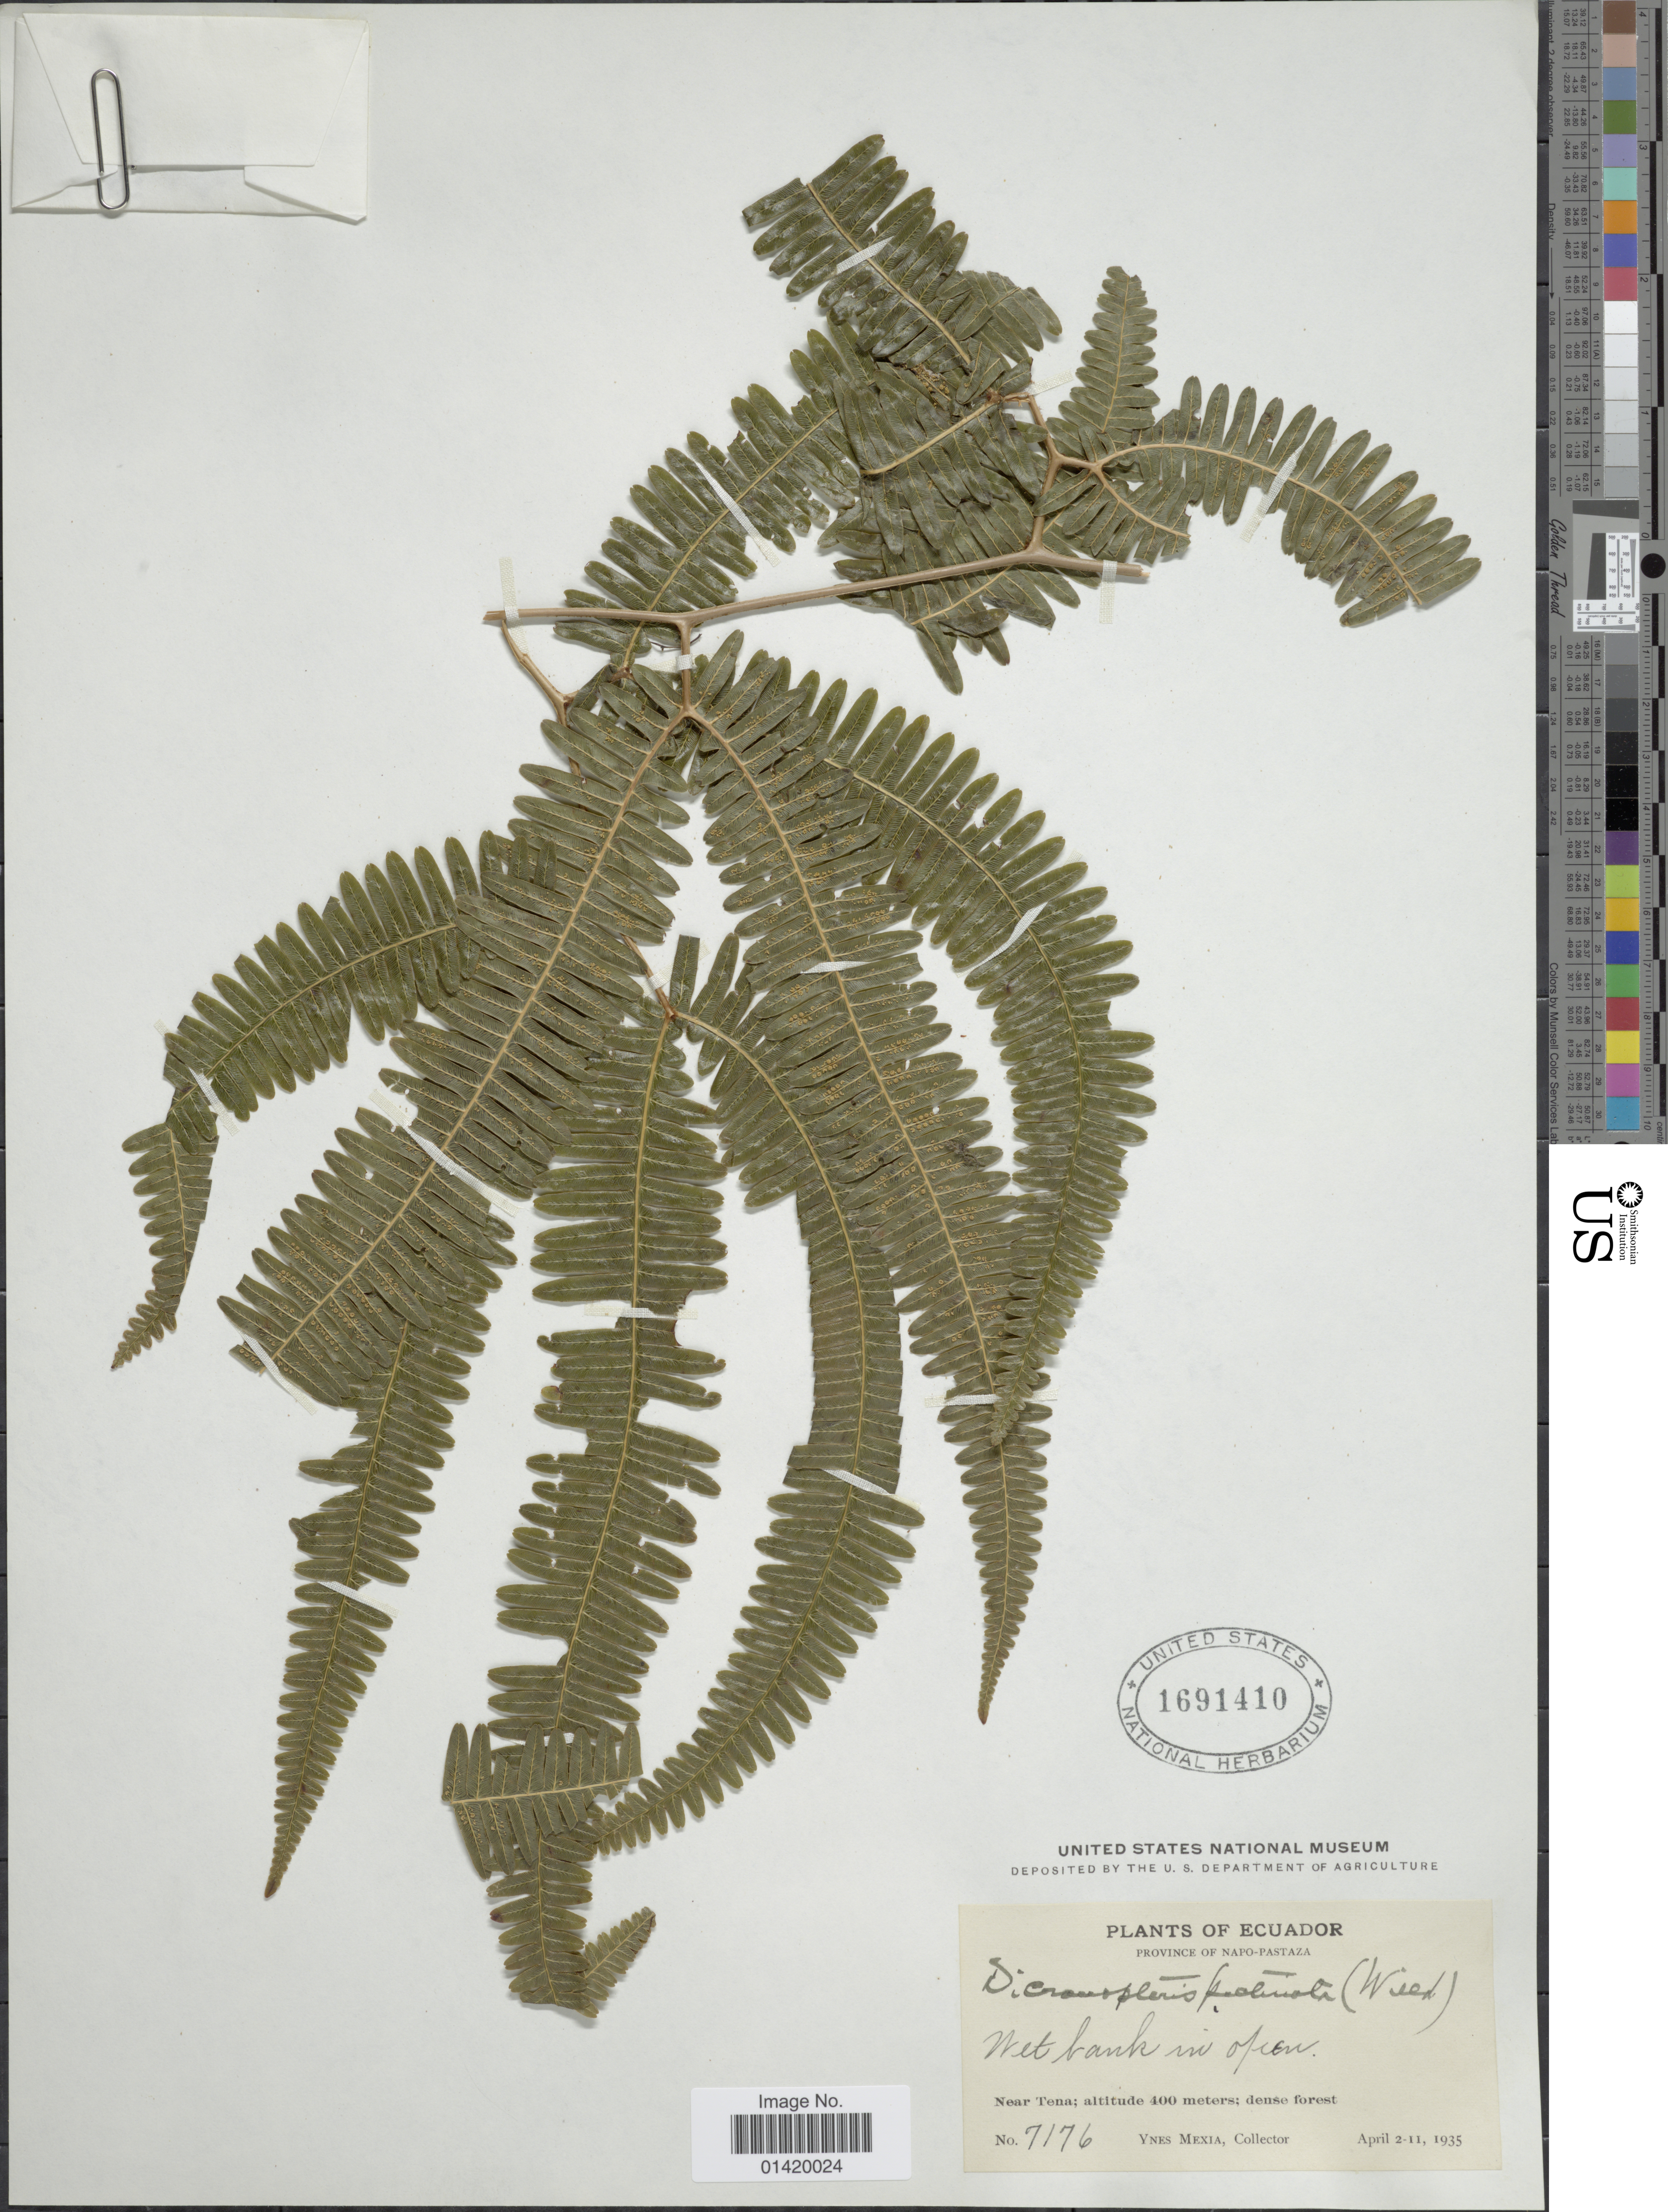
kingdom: Plantae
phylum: Tracheophyta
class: Polypodiopsida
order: Gleicheniales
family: Gleicheniaceae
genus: Gleichenella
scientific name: Gleichenella pectinata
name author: (Willd.) Ching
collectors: Y. Mexia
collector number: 7176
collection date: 1935-04-02/1935-04-11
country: Ecuador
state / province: Napo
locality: Province Napo-Pastaza, Near Tena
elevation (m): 400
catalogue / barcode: US 1691410